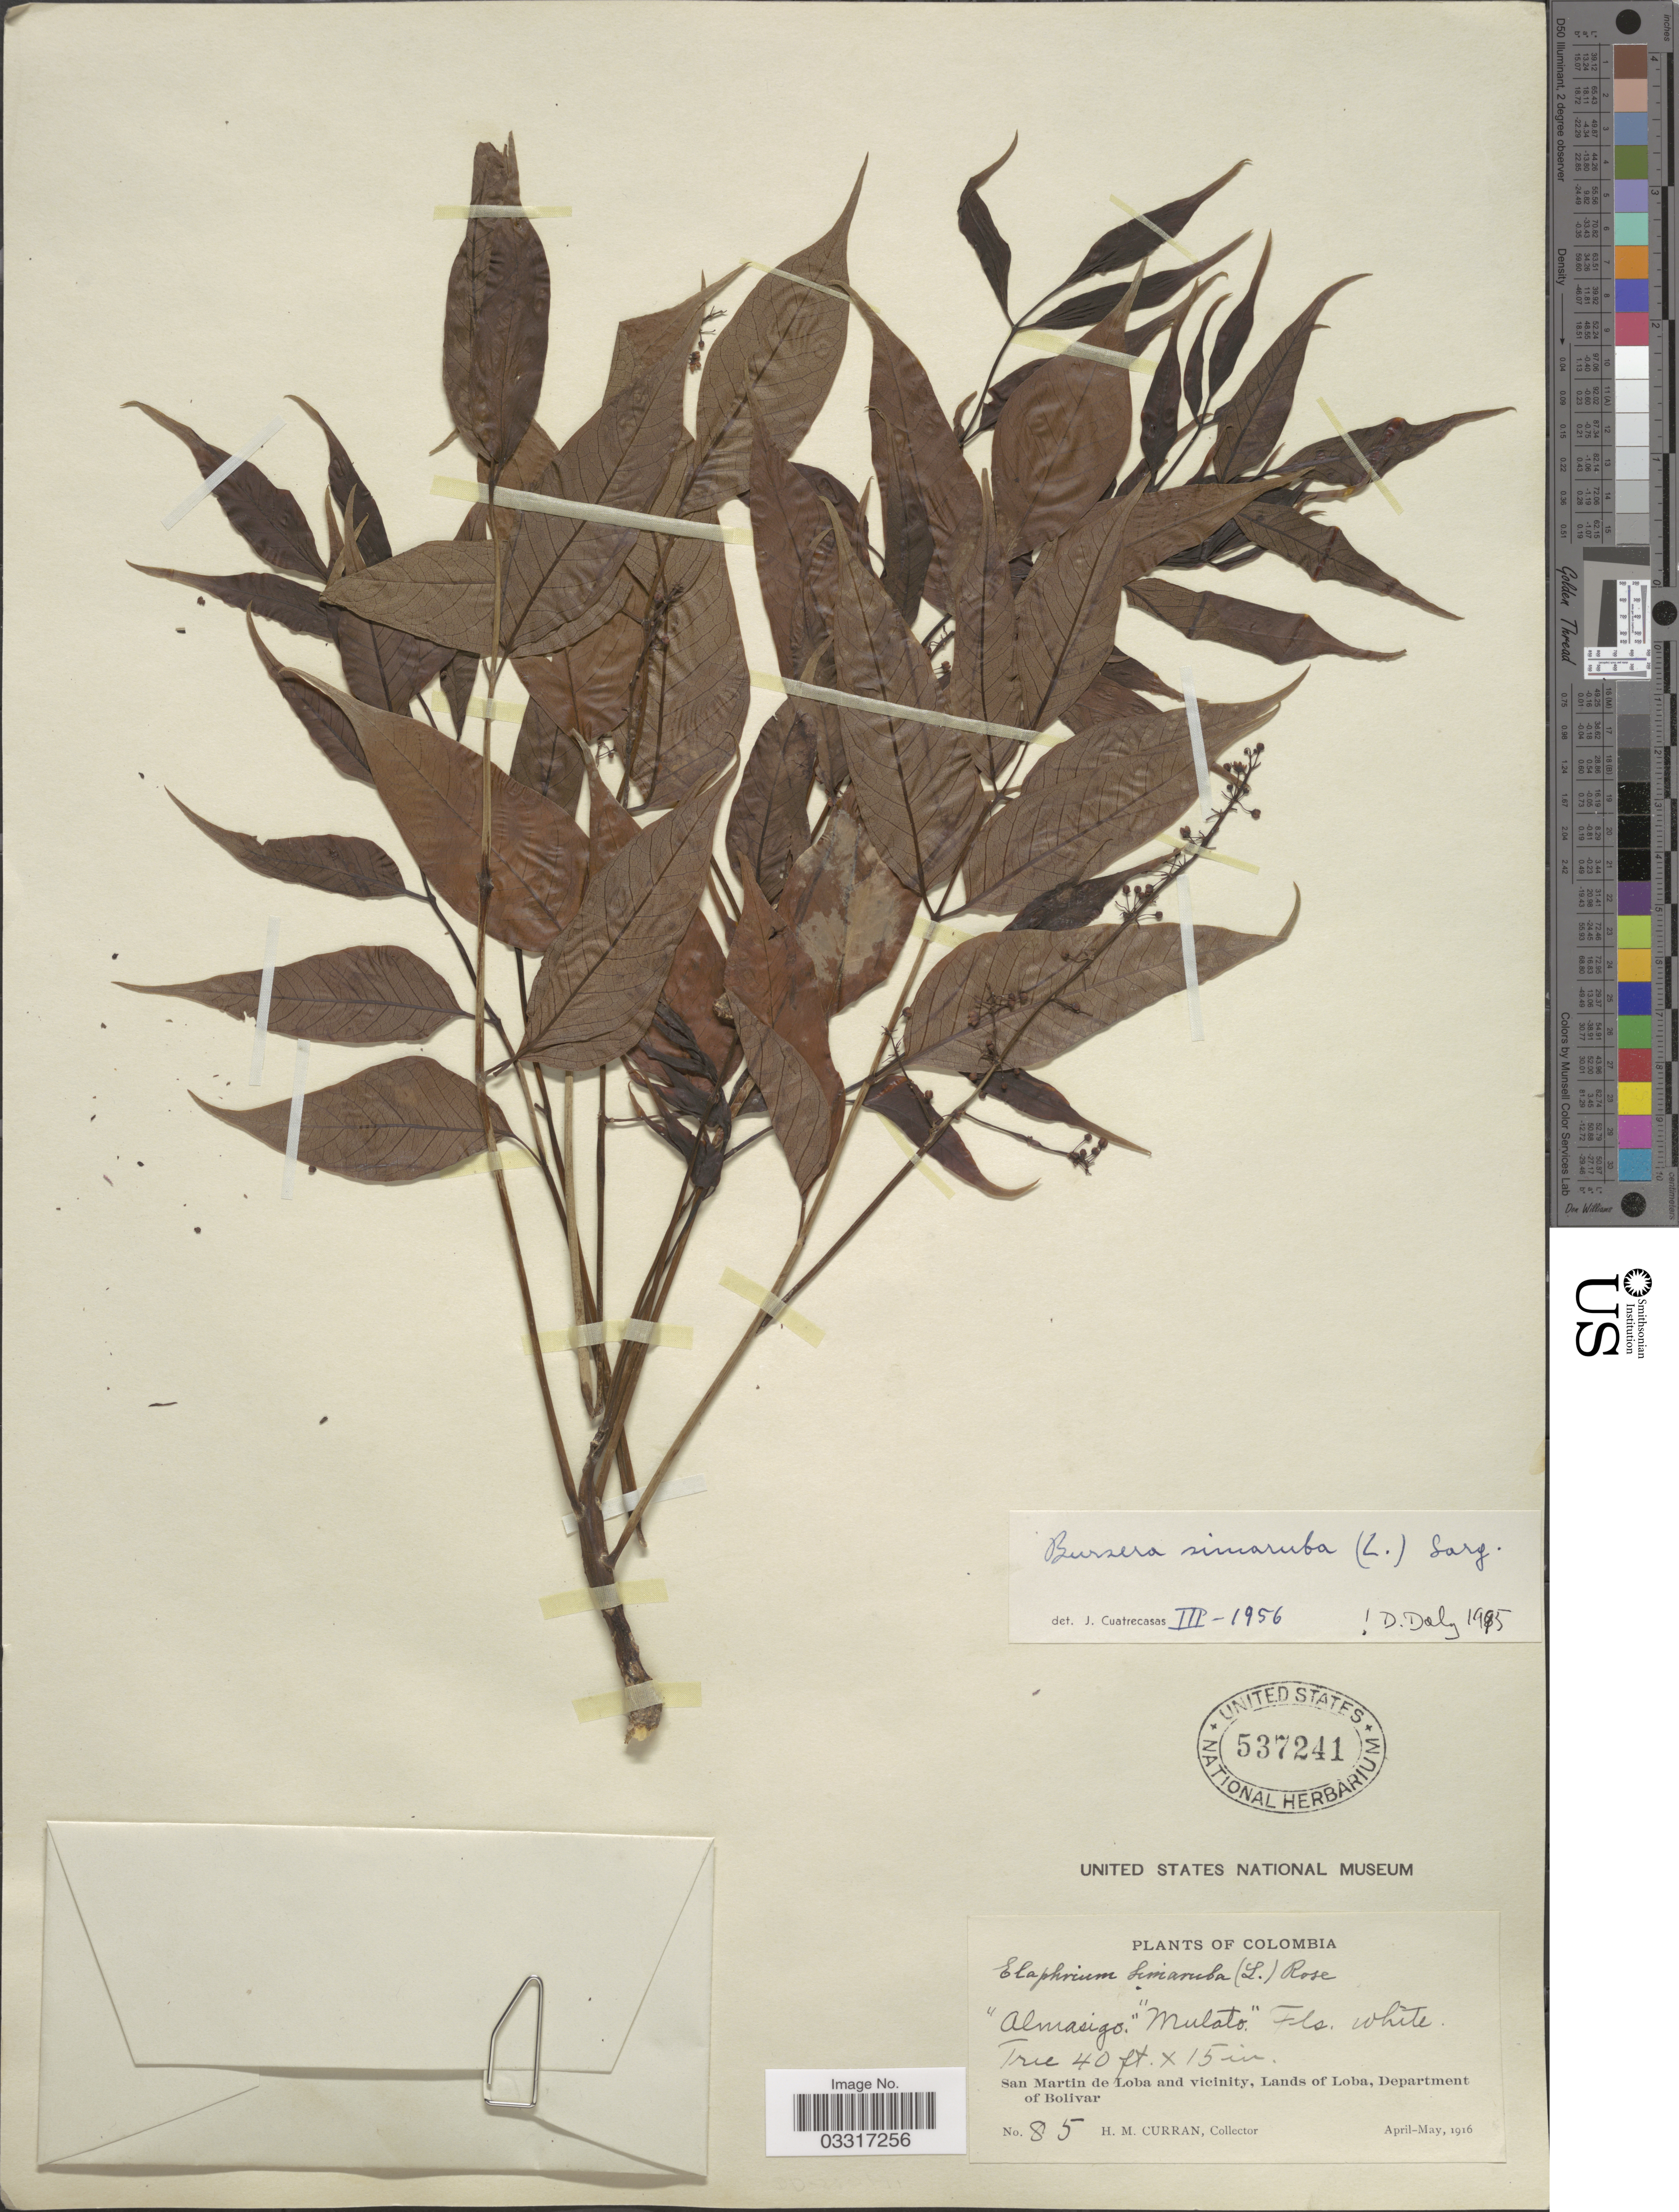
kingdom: Plantae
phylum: Tracheophyta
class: Magnoliopsida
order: Sapindales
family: Burseraceae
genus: Bursera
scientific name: Bursera simaruba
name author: (L.) Sarg.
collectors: H. M. Curran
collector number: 85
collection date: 1916-04/1916-05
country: Colombia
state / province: Bolívar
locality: San Martin de Loba and vicinity, Lands of Loba, Department of Bolivar.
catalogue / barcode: US 537241